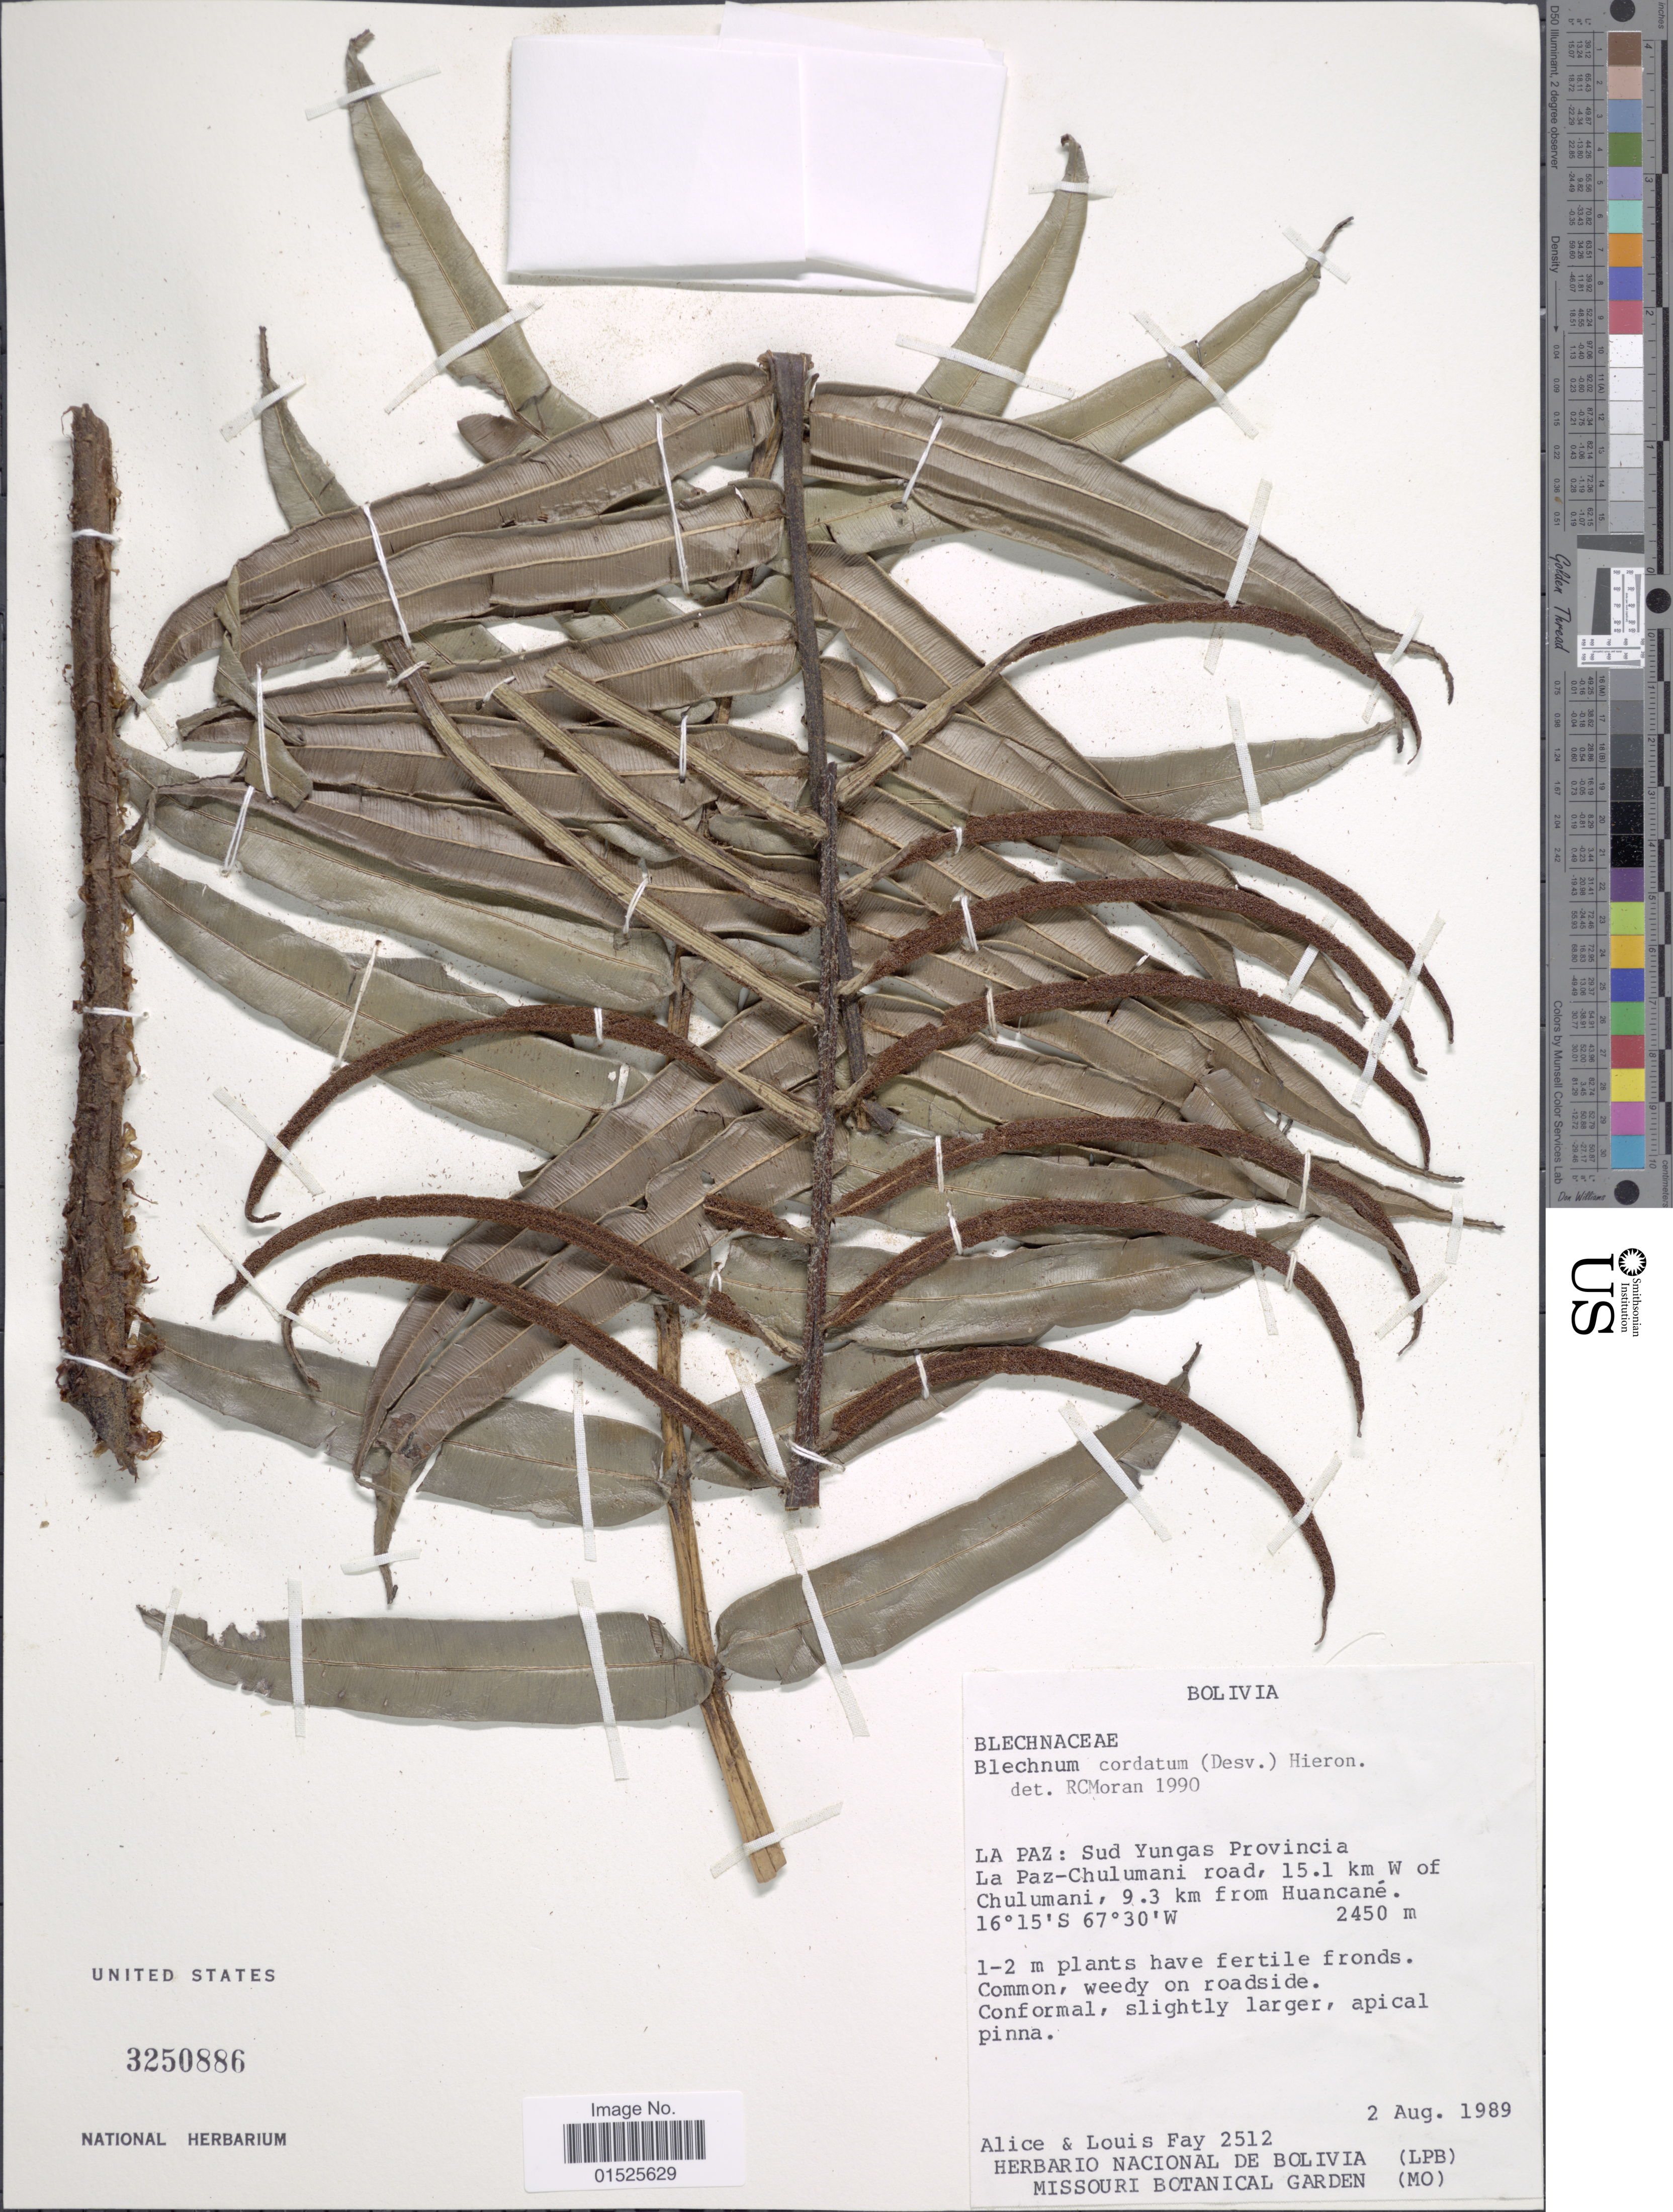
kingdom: Plantae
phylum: Tracheophyta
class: Polypodiopsida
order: Polypodiales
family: Blechnaceae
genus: Blechnum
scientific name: Blechnum cordatum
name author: (Desv.) Hieron.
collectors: A. Fay & L. Fay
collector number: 2512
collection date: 1989-08-02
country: Bolivia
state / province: La Paz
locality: Sud Yungas Provincia. La Paz-Chulumani road, 15.1 km W of Chulumani, 9.3 km from Huancané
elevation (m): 2450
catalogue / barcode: US 3250886